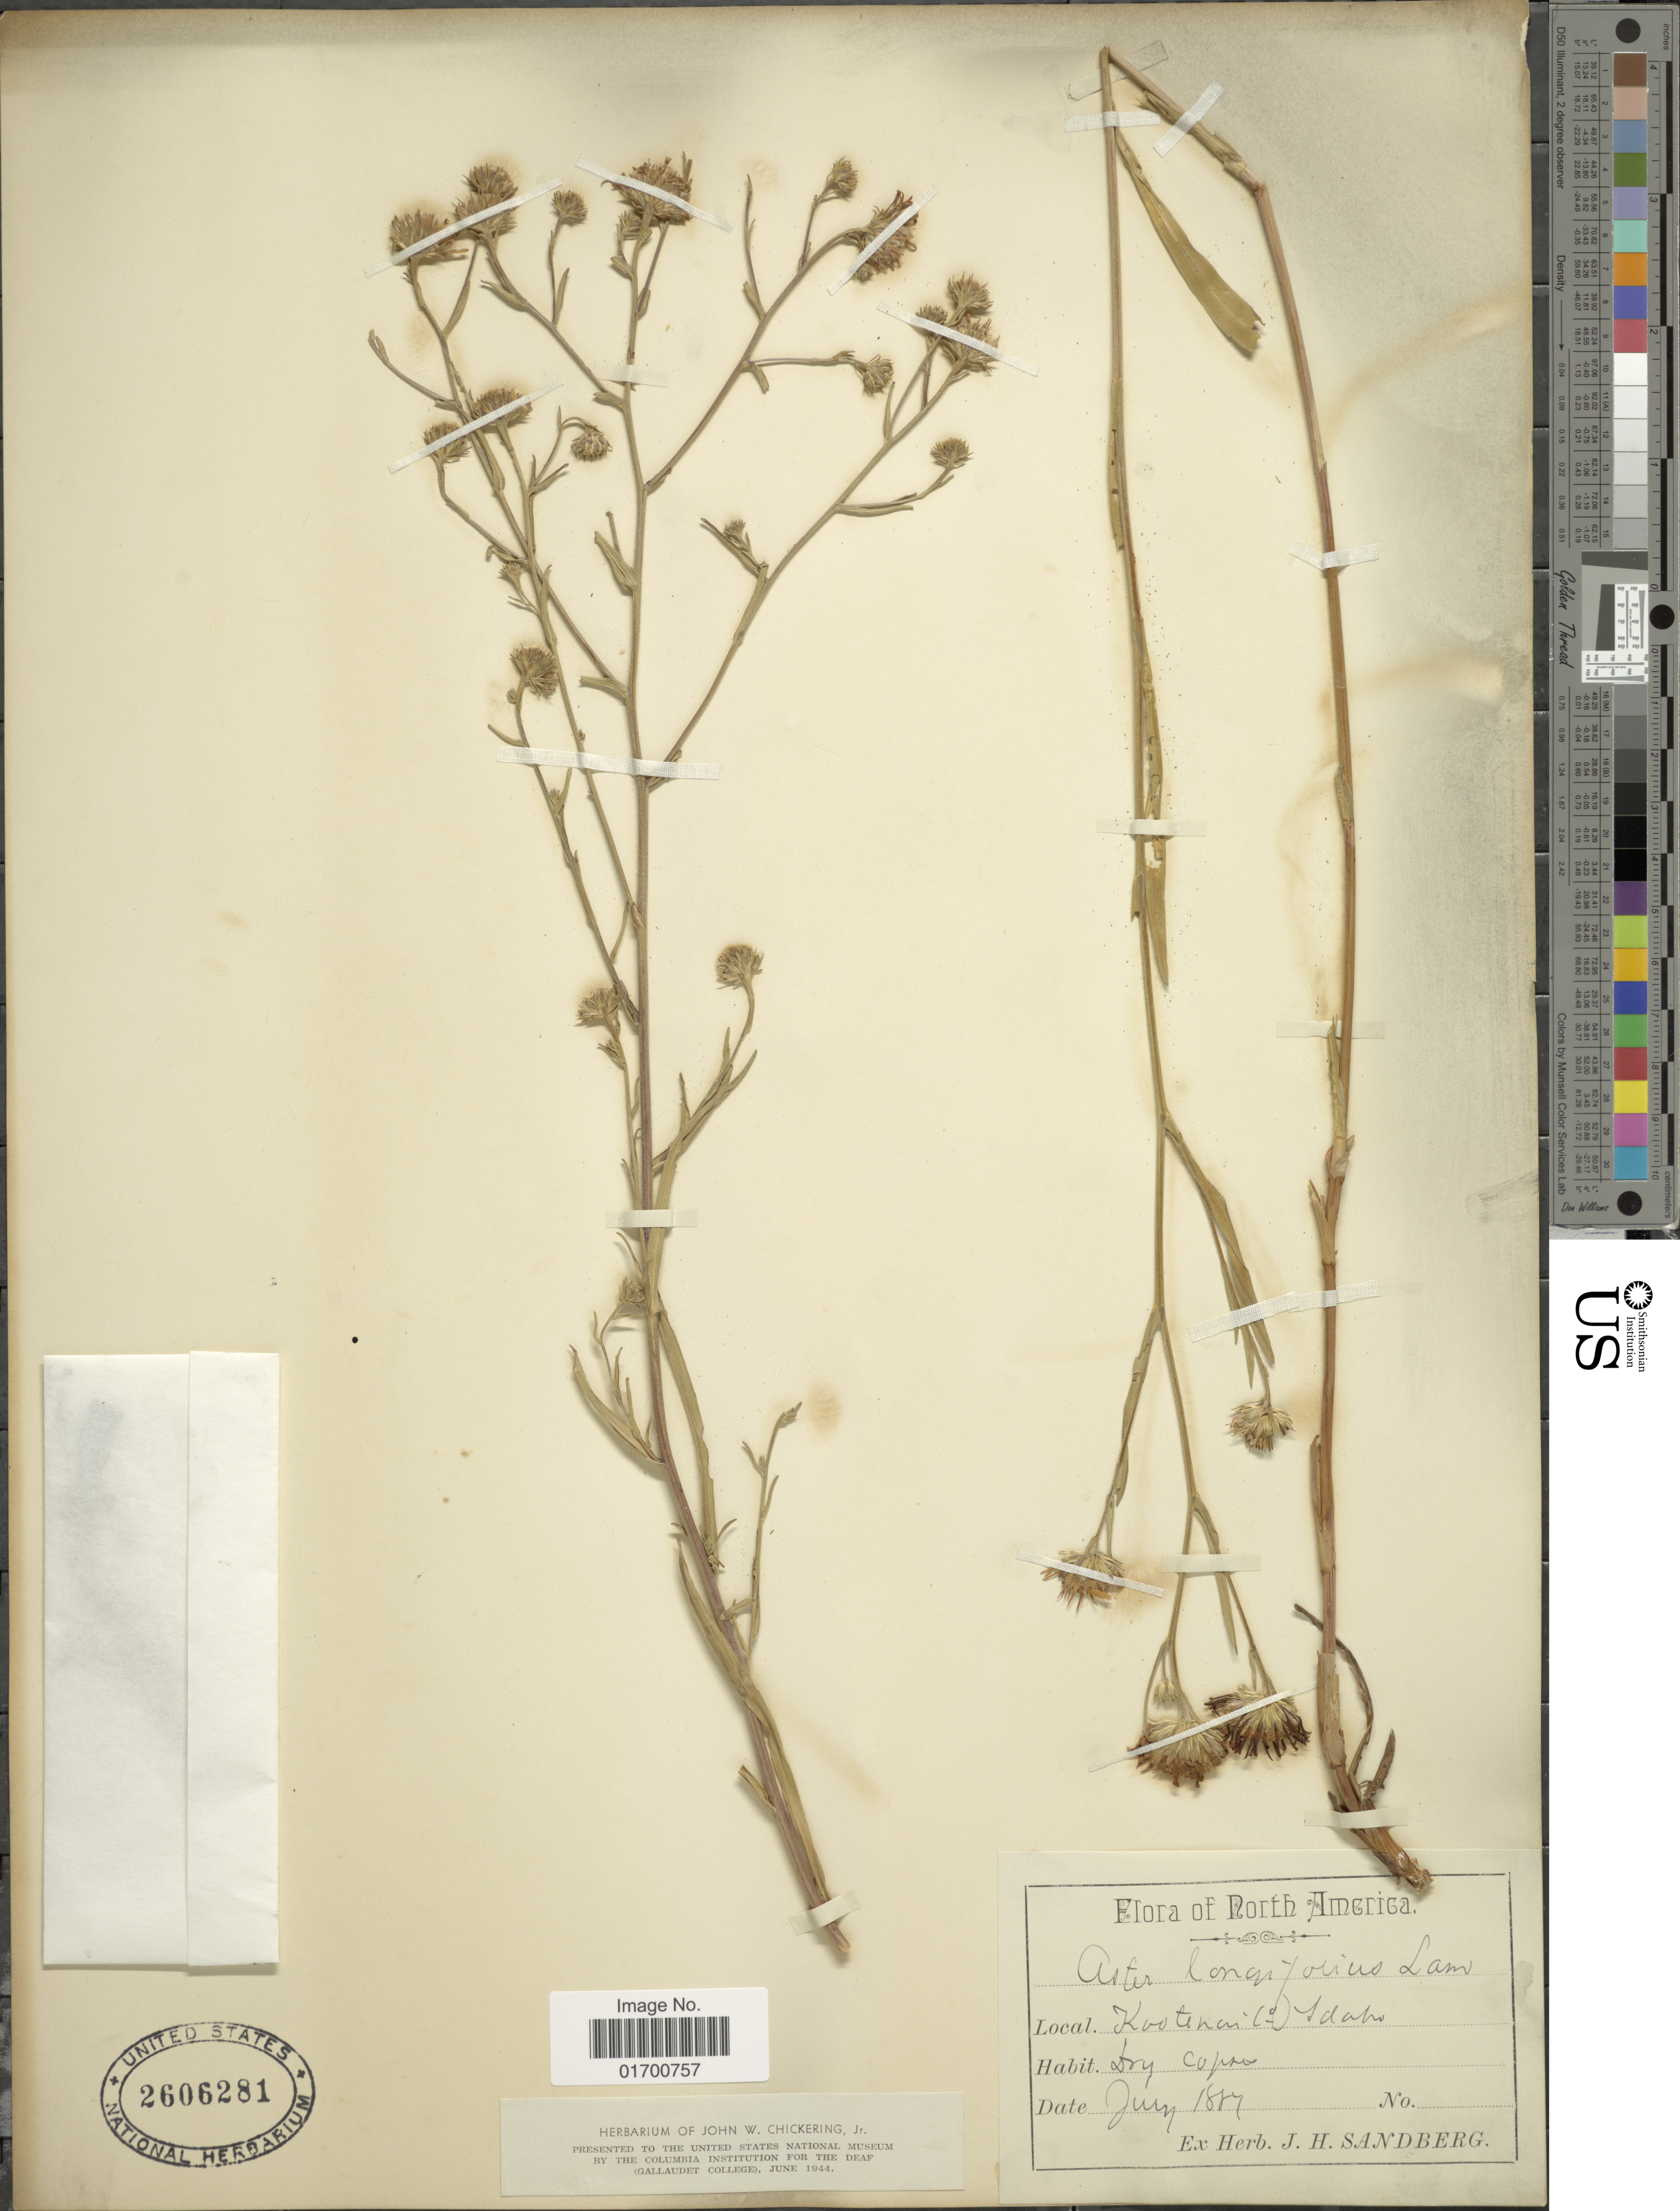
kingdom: Plantae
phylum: Tracheophyta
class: Magnoliopsida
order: Asterales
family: Asteraceae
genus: Symphyotrichum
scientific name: Symphyotrichum longifolium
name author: (Lam.) G.L. Nesom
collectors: ex. herb. J. H. Sandberg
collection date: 1994-07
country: United States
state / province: Idaho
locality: Kootenai Co.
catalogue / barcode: US 2606281